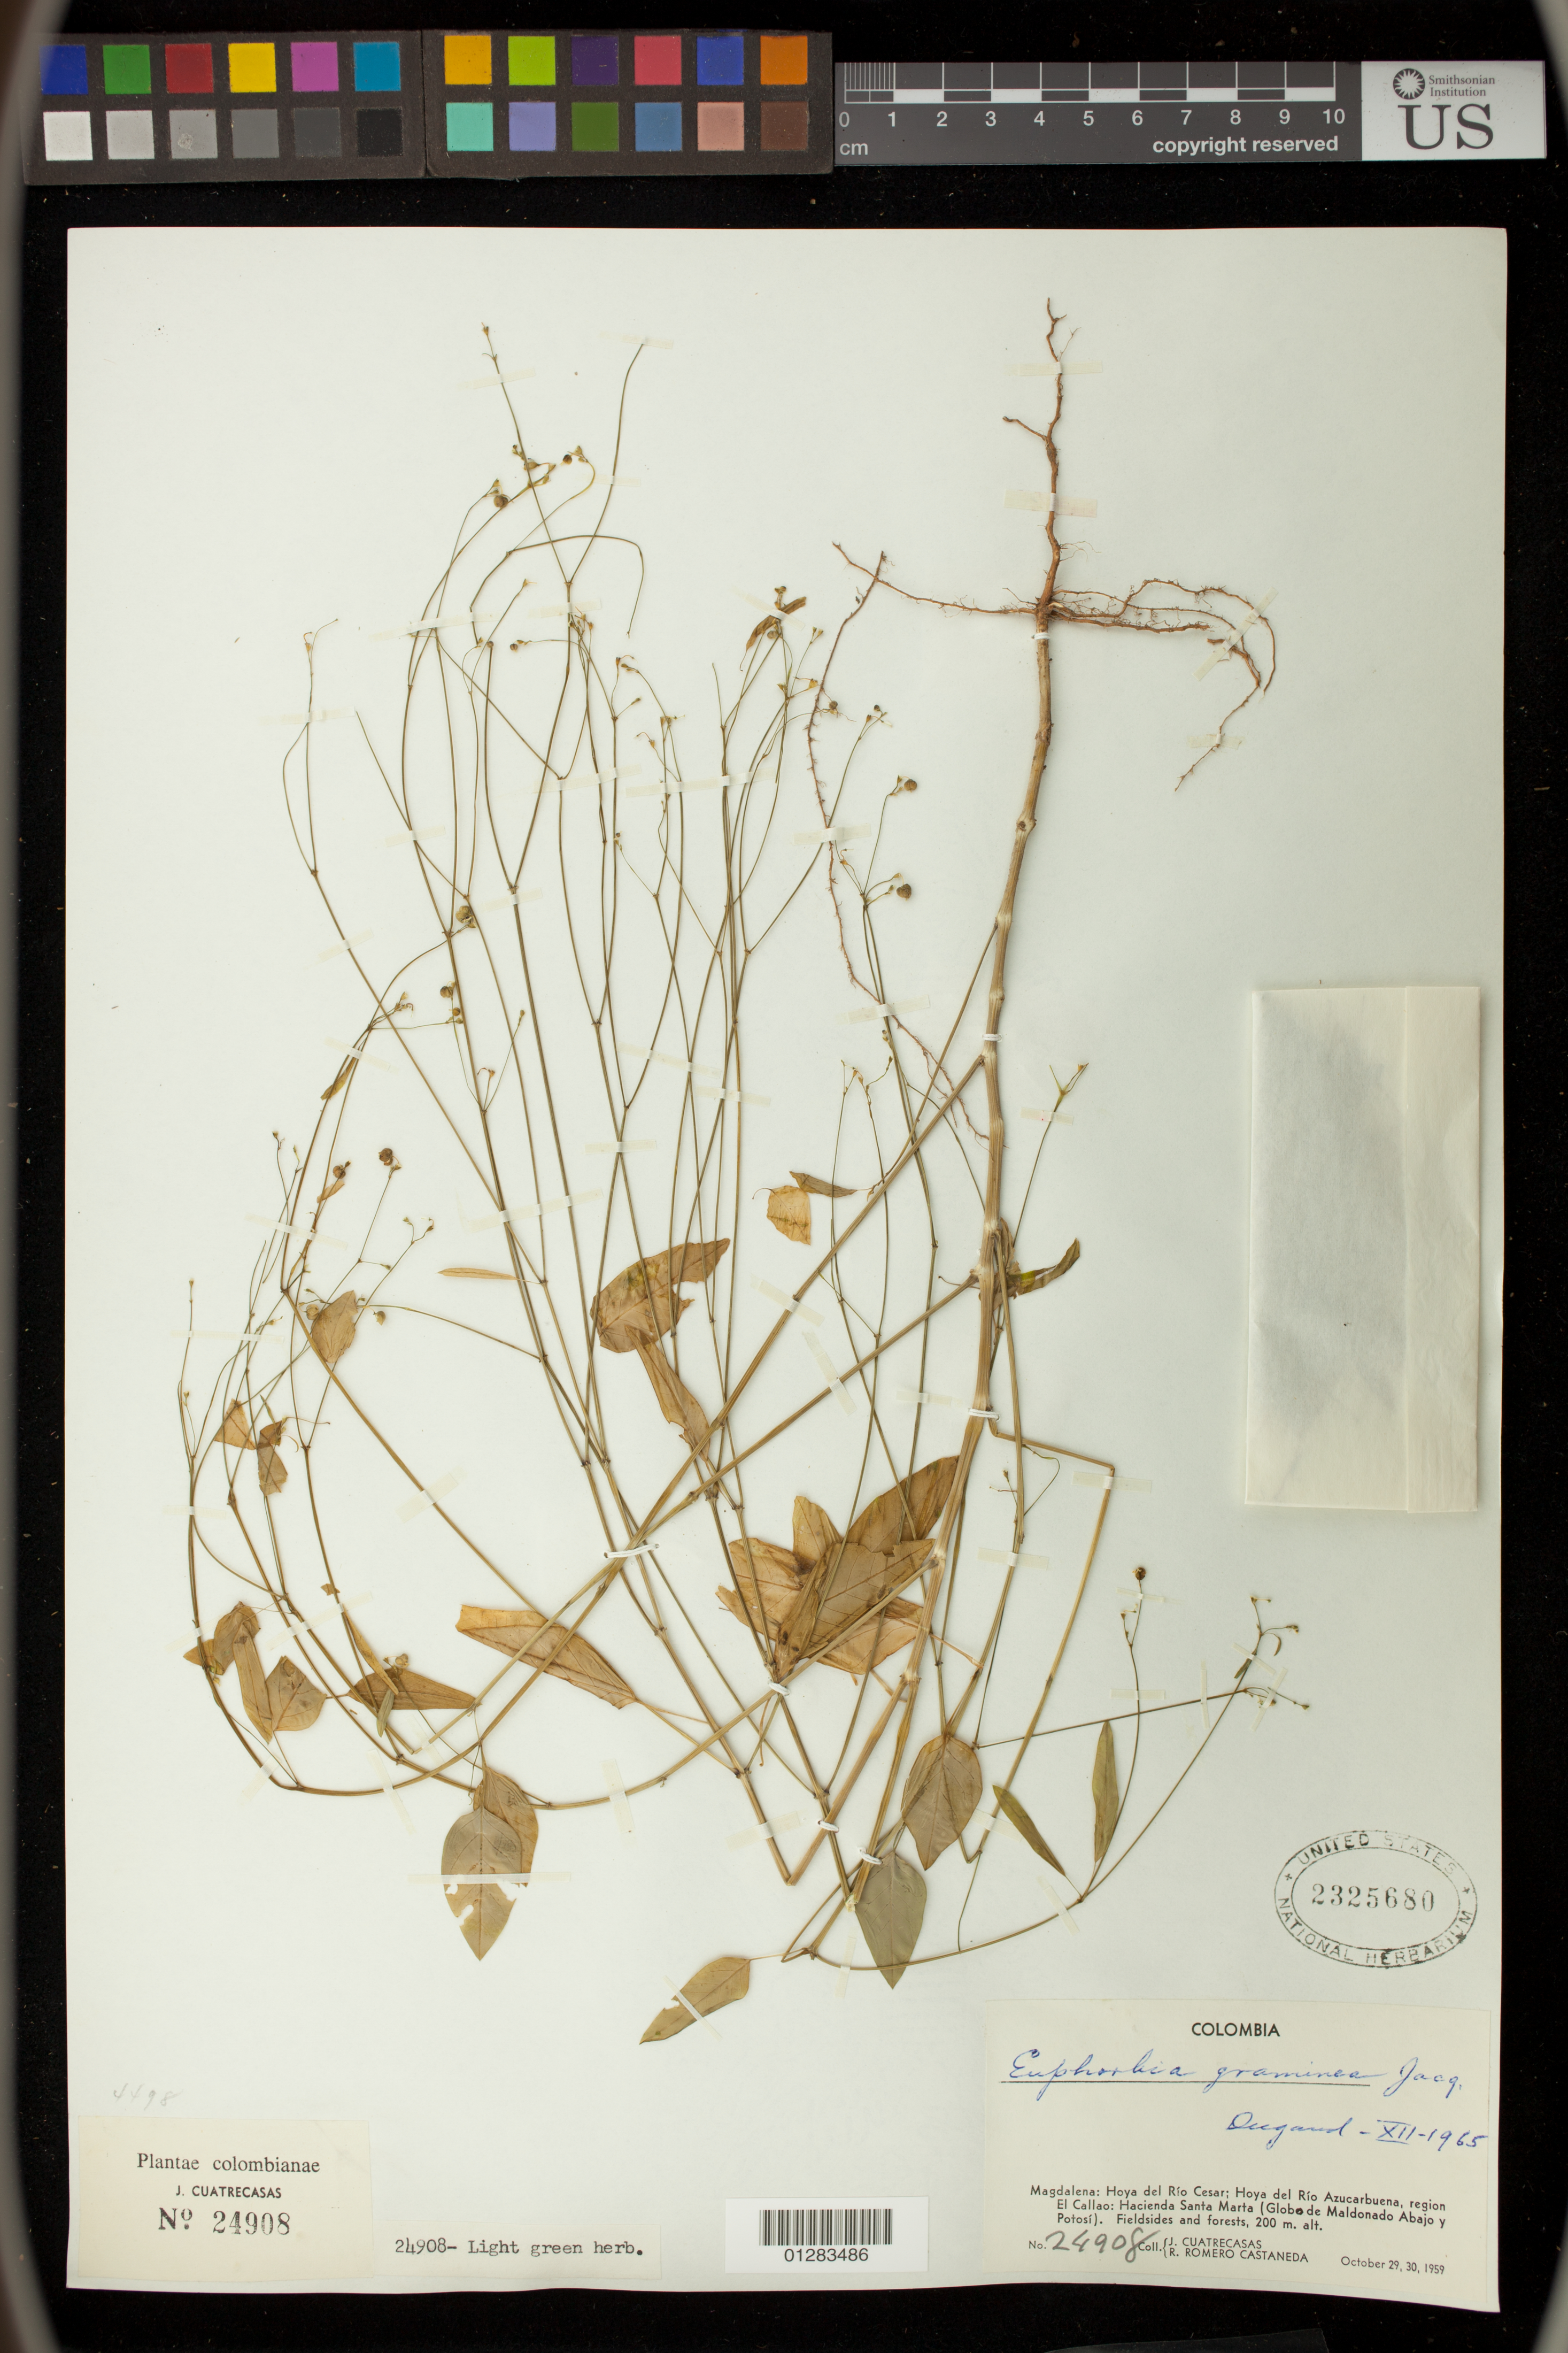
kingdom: Plantae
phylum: Tracheophyta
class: Magnoliopsida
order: Malpighiales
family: Euphorbiaceae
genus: Euphorbia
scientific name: Euphorbia graminea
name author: Jacq.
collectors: J. Cuatrecasas & R. Romero Castañeda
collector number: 24908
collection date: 1959-10-29/1959-10-30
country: Colombia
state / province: Magdalena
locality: Hoya del Rio Cesar; Hoya del Río Azucarbuena, region El Callao: Hacienda Santa Marta (Globo de Maldonado Abajo y Potosí).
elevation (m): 200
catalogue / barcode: US 2325680